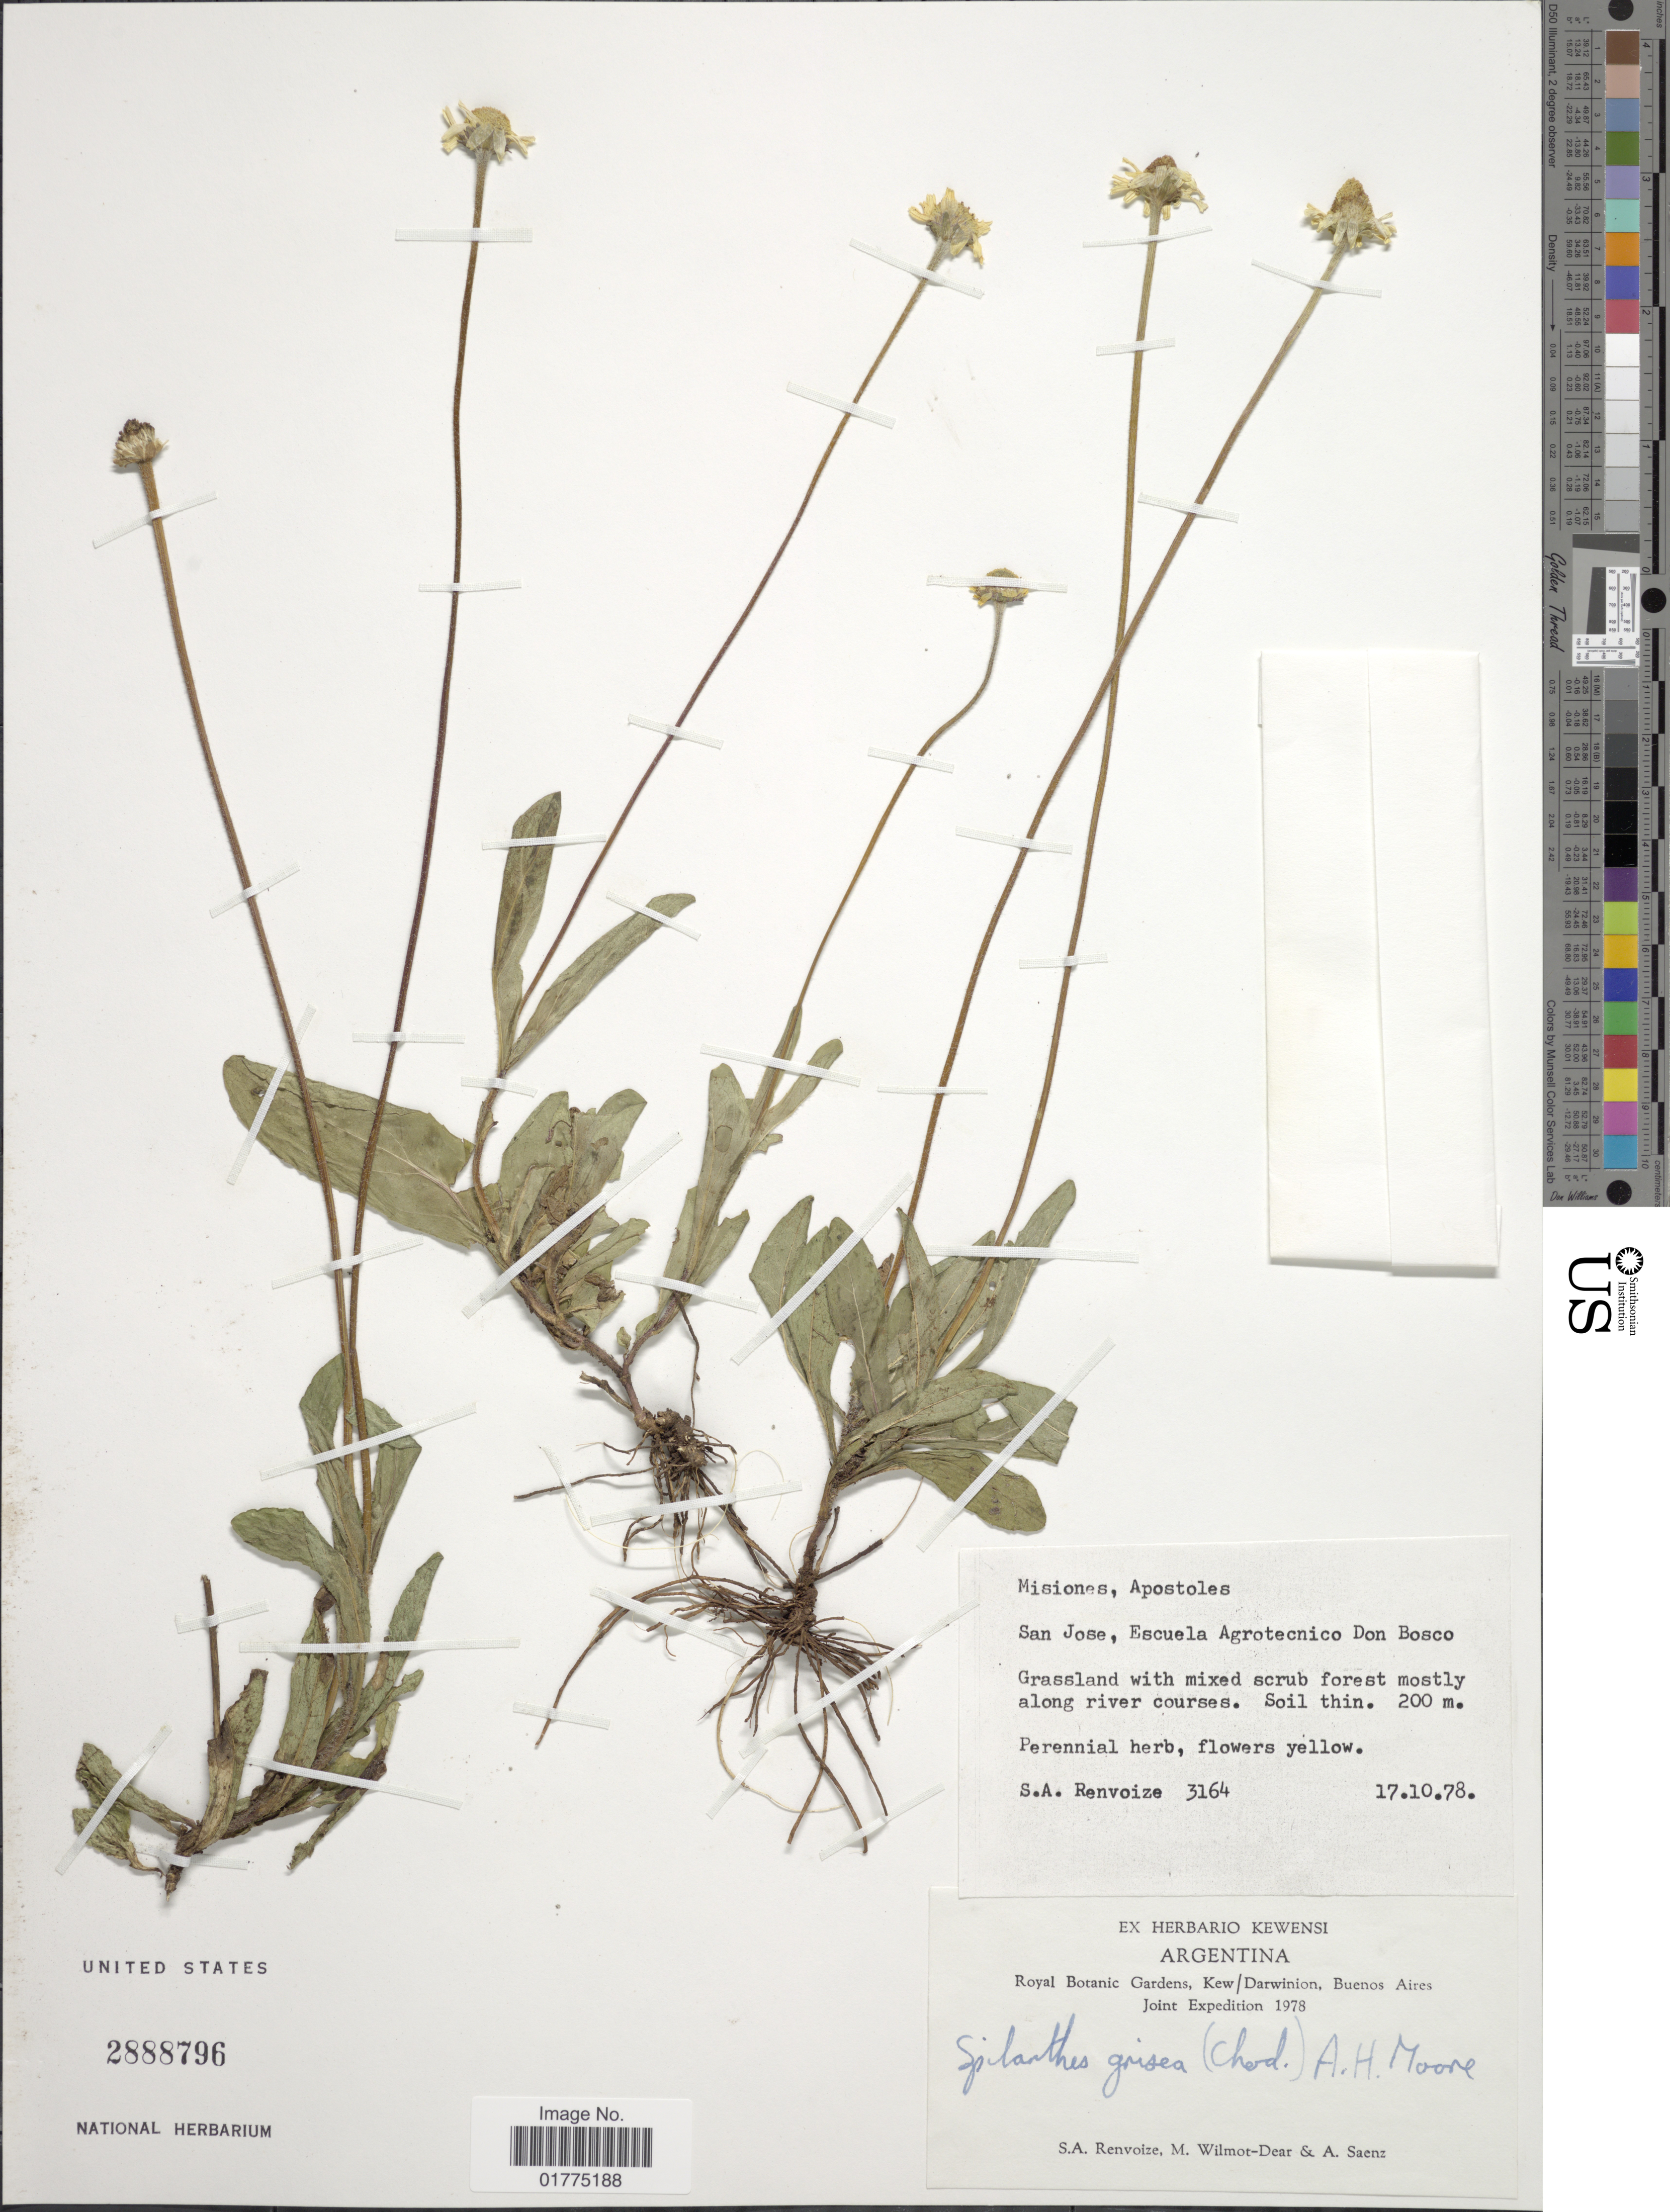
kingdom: Plantae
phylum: Tracheophyta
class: Magnoliopsida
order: Asterales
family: Asteraceae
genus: Acmella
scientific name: Acmella bellidioides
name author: (Rees in Sm.) R.K. Jansen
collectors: S. A. Renvoize, M. Wilmot-Dear & A. Saenz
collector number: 3164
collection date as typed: Transcribed d/m/y: 17/10/78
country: Argentina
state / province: Misiones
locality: Misiones, Apostoles. San Jose, Escuela Agrotecnico Don Bosco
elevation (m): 200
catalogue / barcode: US 2888796